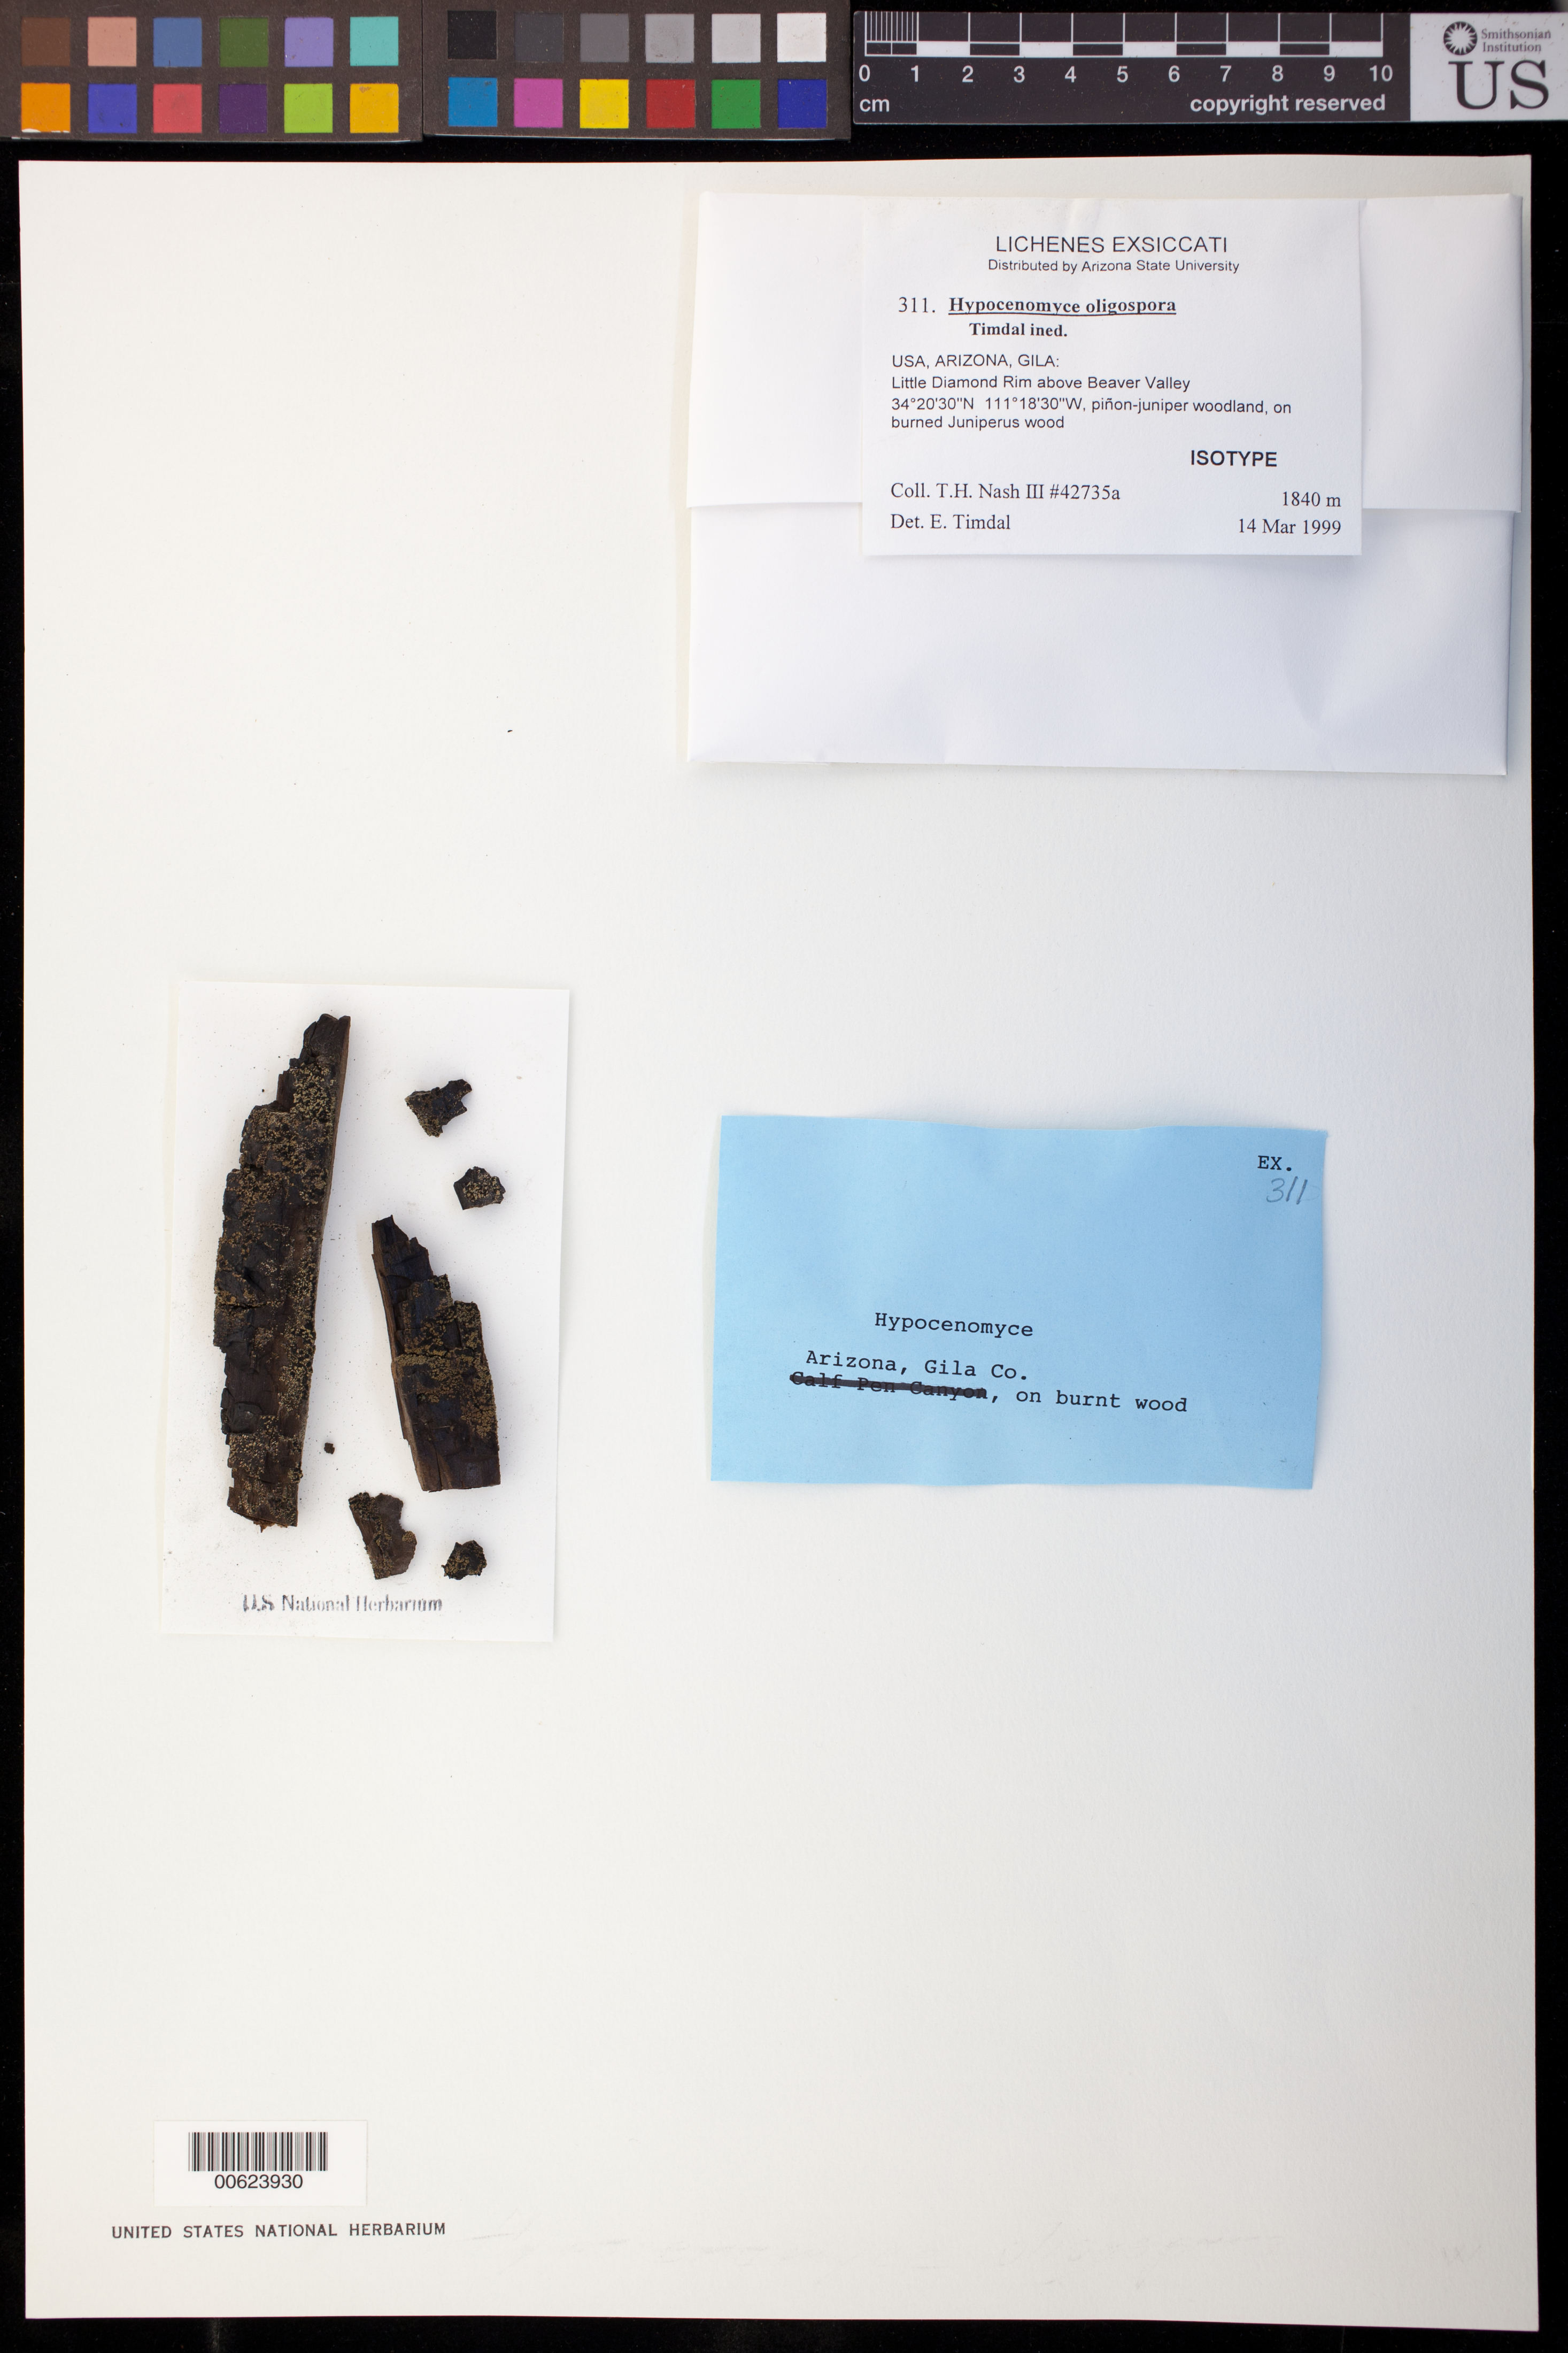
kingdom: Fungi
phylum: Ascomycota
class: Lecanoromycetes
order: Lecideales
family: Lecideaceae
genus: Hypocenomyce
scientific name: Hypocenomyce oligospora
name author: Timdal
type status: Isotype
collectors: T. H. Nash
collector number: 42735a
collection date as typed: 14 Mar 1999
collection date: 1999-03-14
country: United States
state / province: Arizona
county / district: Gila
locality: Little Diamond Rim above Beaver Valley.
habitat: Piñon-juniper woodland.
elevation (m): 1840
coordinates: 34 20 30 N, 111 18 30 W